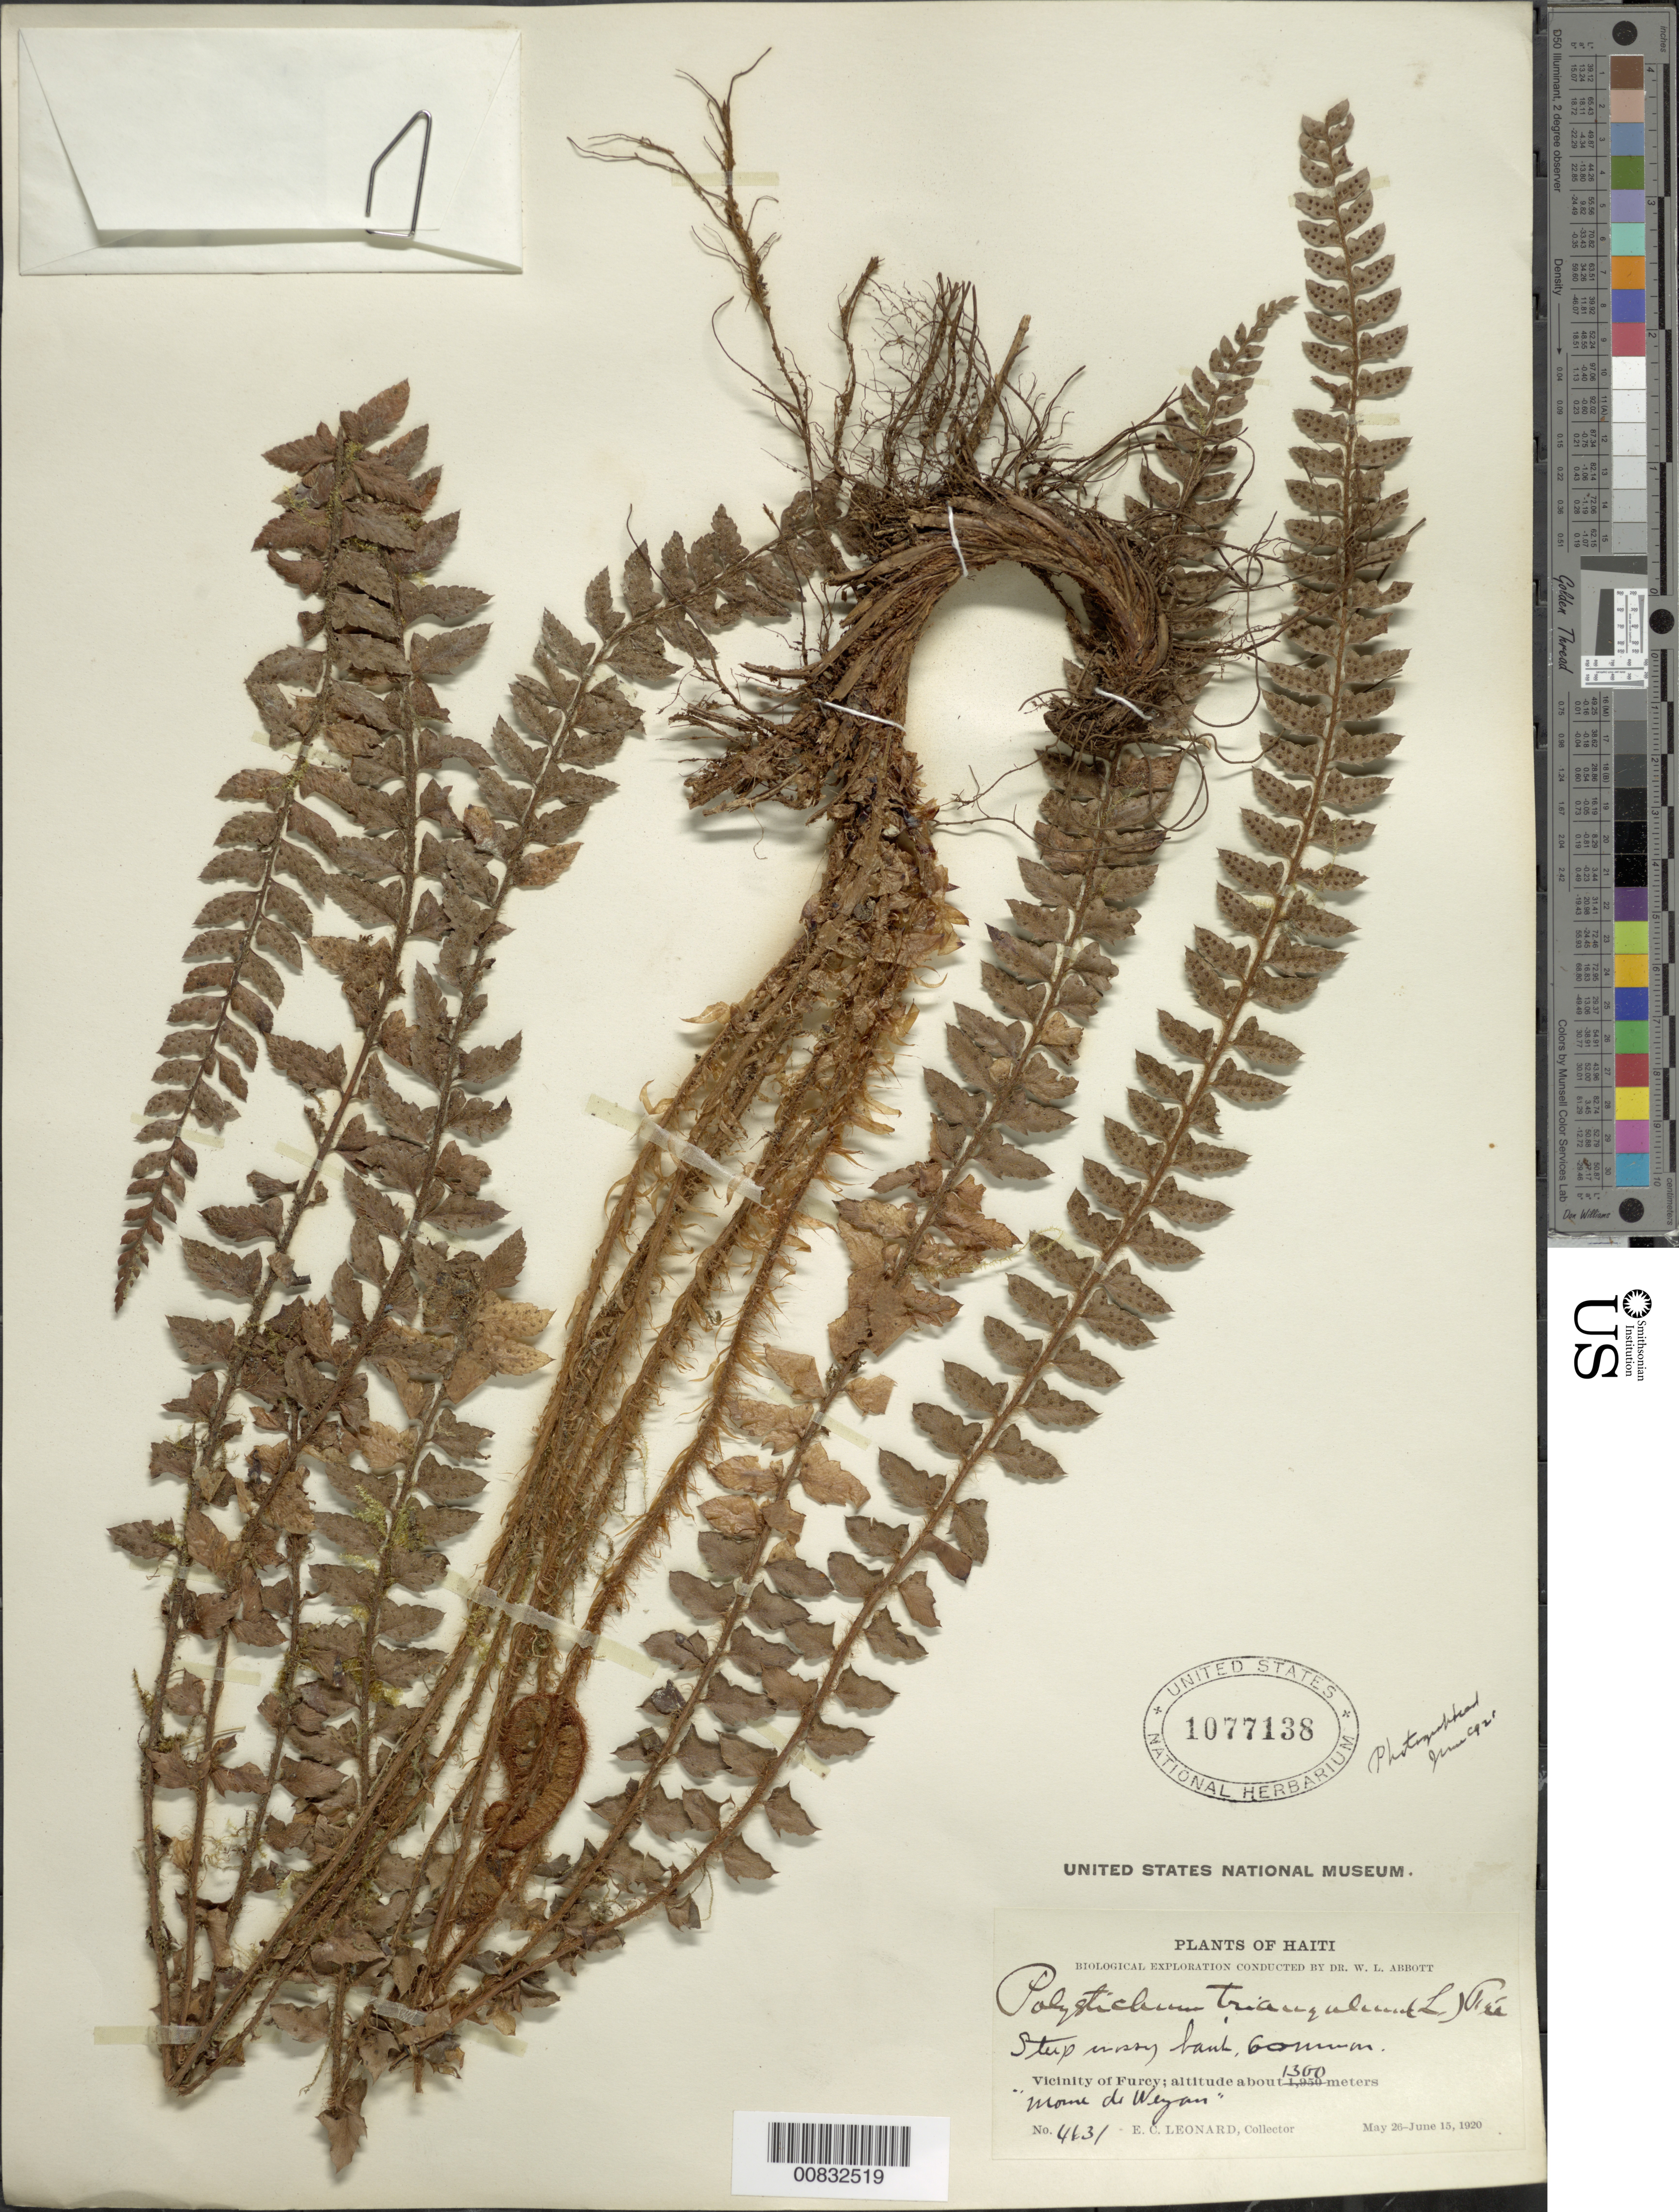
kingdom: Plantae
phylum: Tracheophyta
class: Polypodiopsida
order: Polypodiales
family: Dryopteridaceae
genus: Polystichum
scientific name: Polystichum triangulum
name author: (L.) Fée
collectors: E. C. Leonard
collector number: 4631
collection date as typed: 26 May 1920 to 15 Jun 1920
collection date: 1920-05-26/1920-06-15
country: Haiti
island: Hispaniola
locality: Furcy vicinity, Morne de Weyan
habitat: Steep mossy bank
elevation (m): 1300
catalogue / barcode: US 1077138